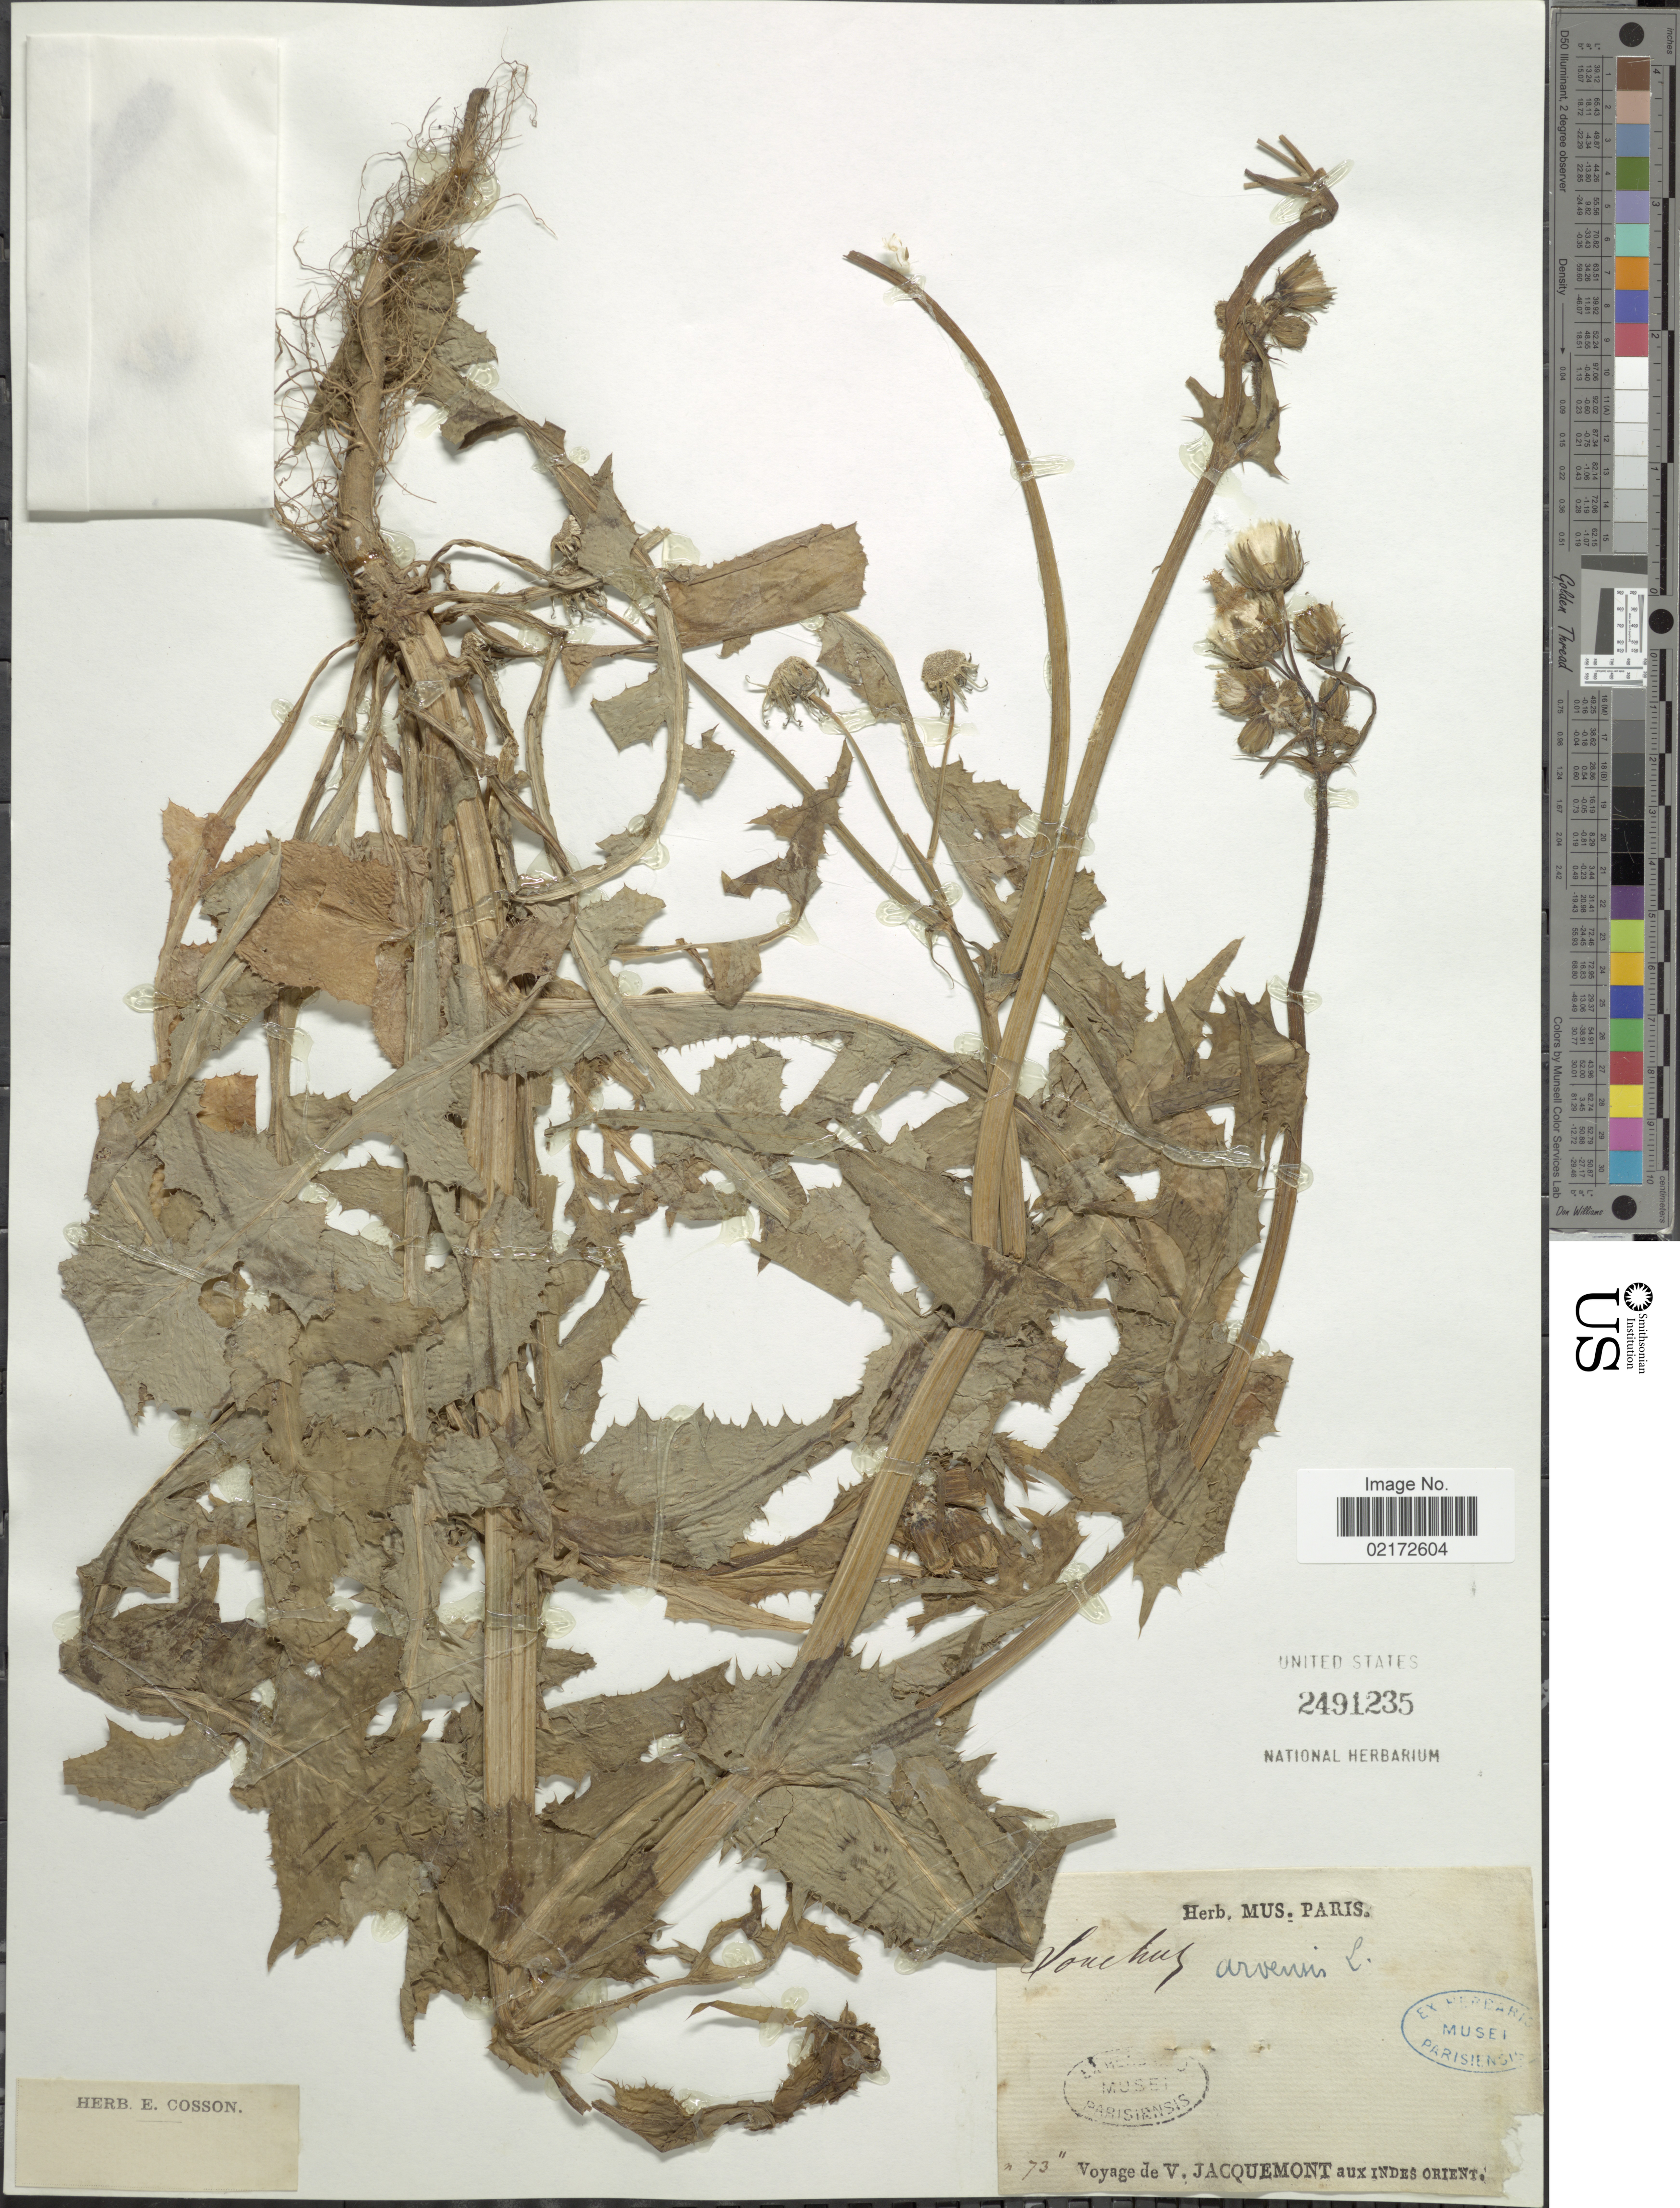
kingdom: Plantae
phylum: Tracheophyta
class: Magnoliopsida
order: Asterales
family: Asteraceae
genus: Sonchus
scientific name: Sonchus arvensis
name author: L.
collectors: V. Jacquemont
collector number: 73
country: India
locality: Indez Orient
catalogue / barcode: US 2491235